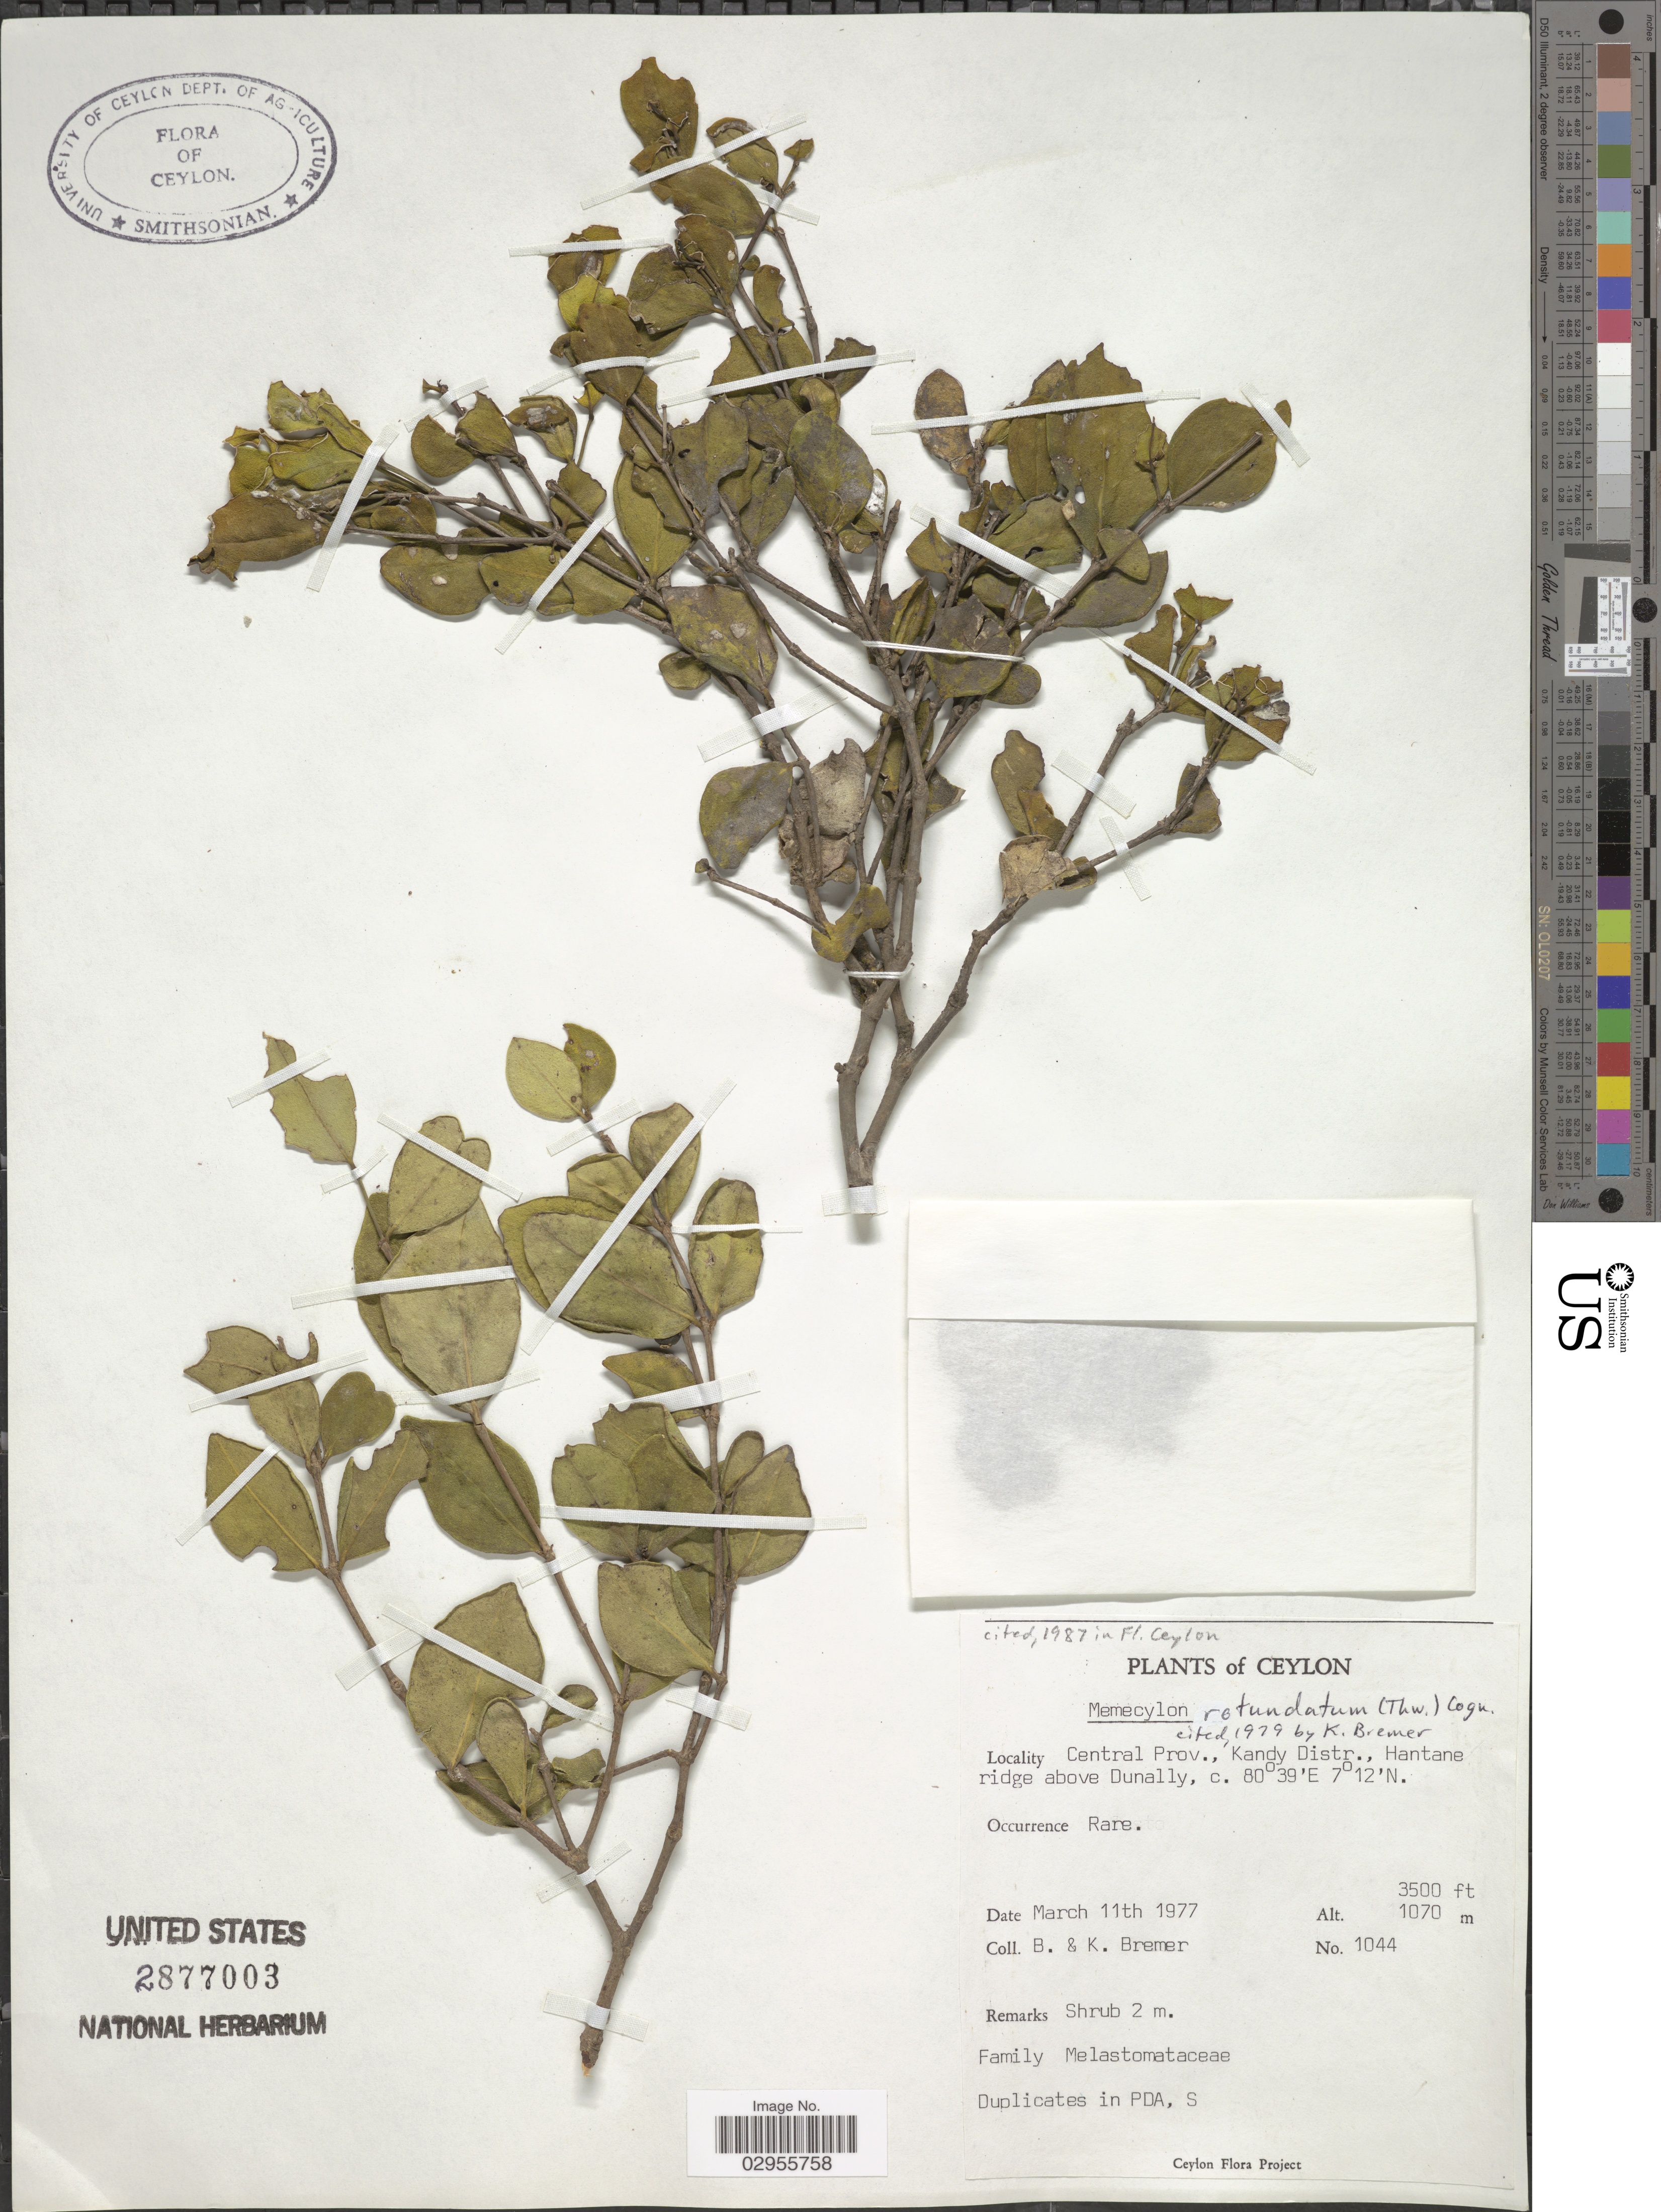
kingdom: Plantae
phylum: Tracheophyta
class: Magnoliopsida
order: Myrtales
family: Melastomataceae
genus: Memecylon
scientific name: Memecylon rotundatum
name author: Cogn.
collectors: B. Bremer & K. Bremer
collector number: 1044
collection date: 1977-03-11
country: Sri Lanka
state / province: Central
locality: Ceylon, Kandy Distr., Hantane ridge above Dunally.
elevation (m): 1067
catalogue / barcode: US 2877003